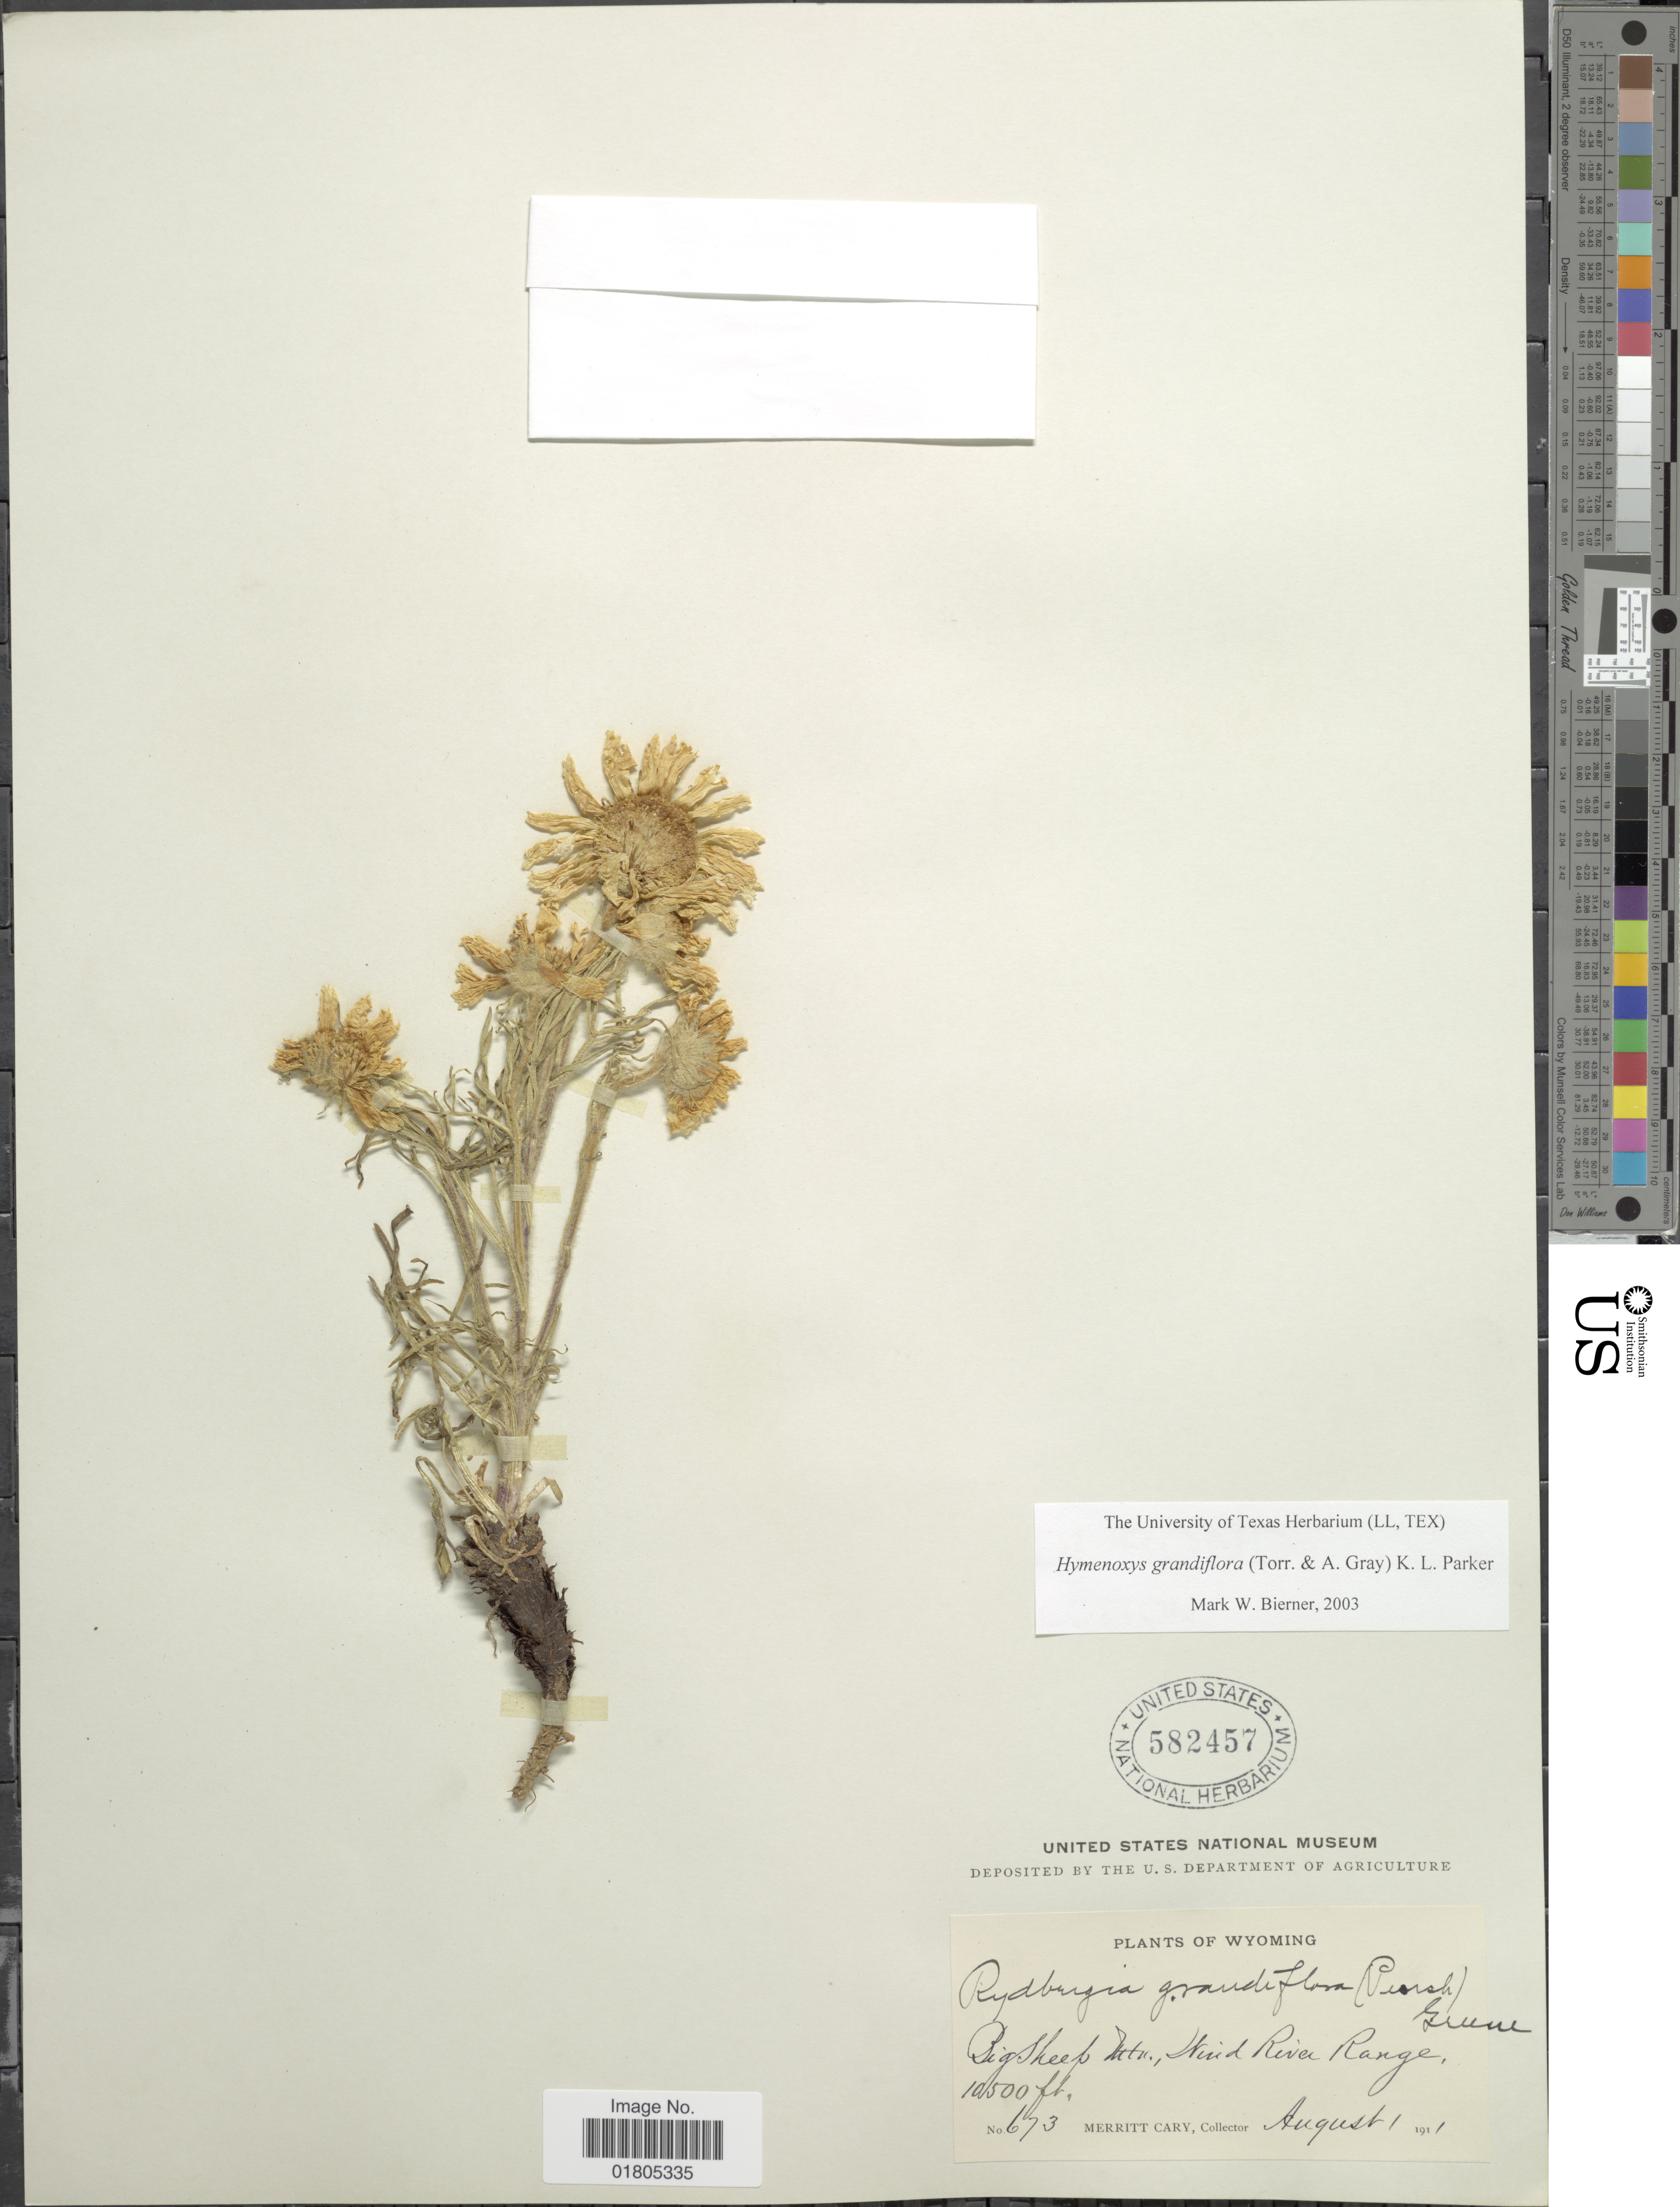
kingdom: Plantae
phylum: Tracheophyta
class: Magnoliopsida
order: Asterales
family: Asteraceae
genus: Actinea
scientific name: Actinea grandiflora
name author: (Torr. & A. Gray) Kuntze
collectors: M. Cary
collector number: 673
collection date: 1911-08-01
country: United States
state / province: Wyoming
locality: Big Sheep Mtn., Wind River Range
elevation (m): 3200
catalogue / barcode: US 582457